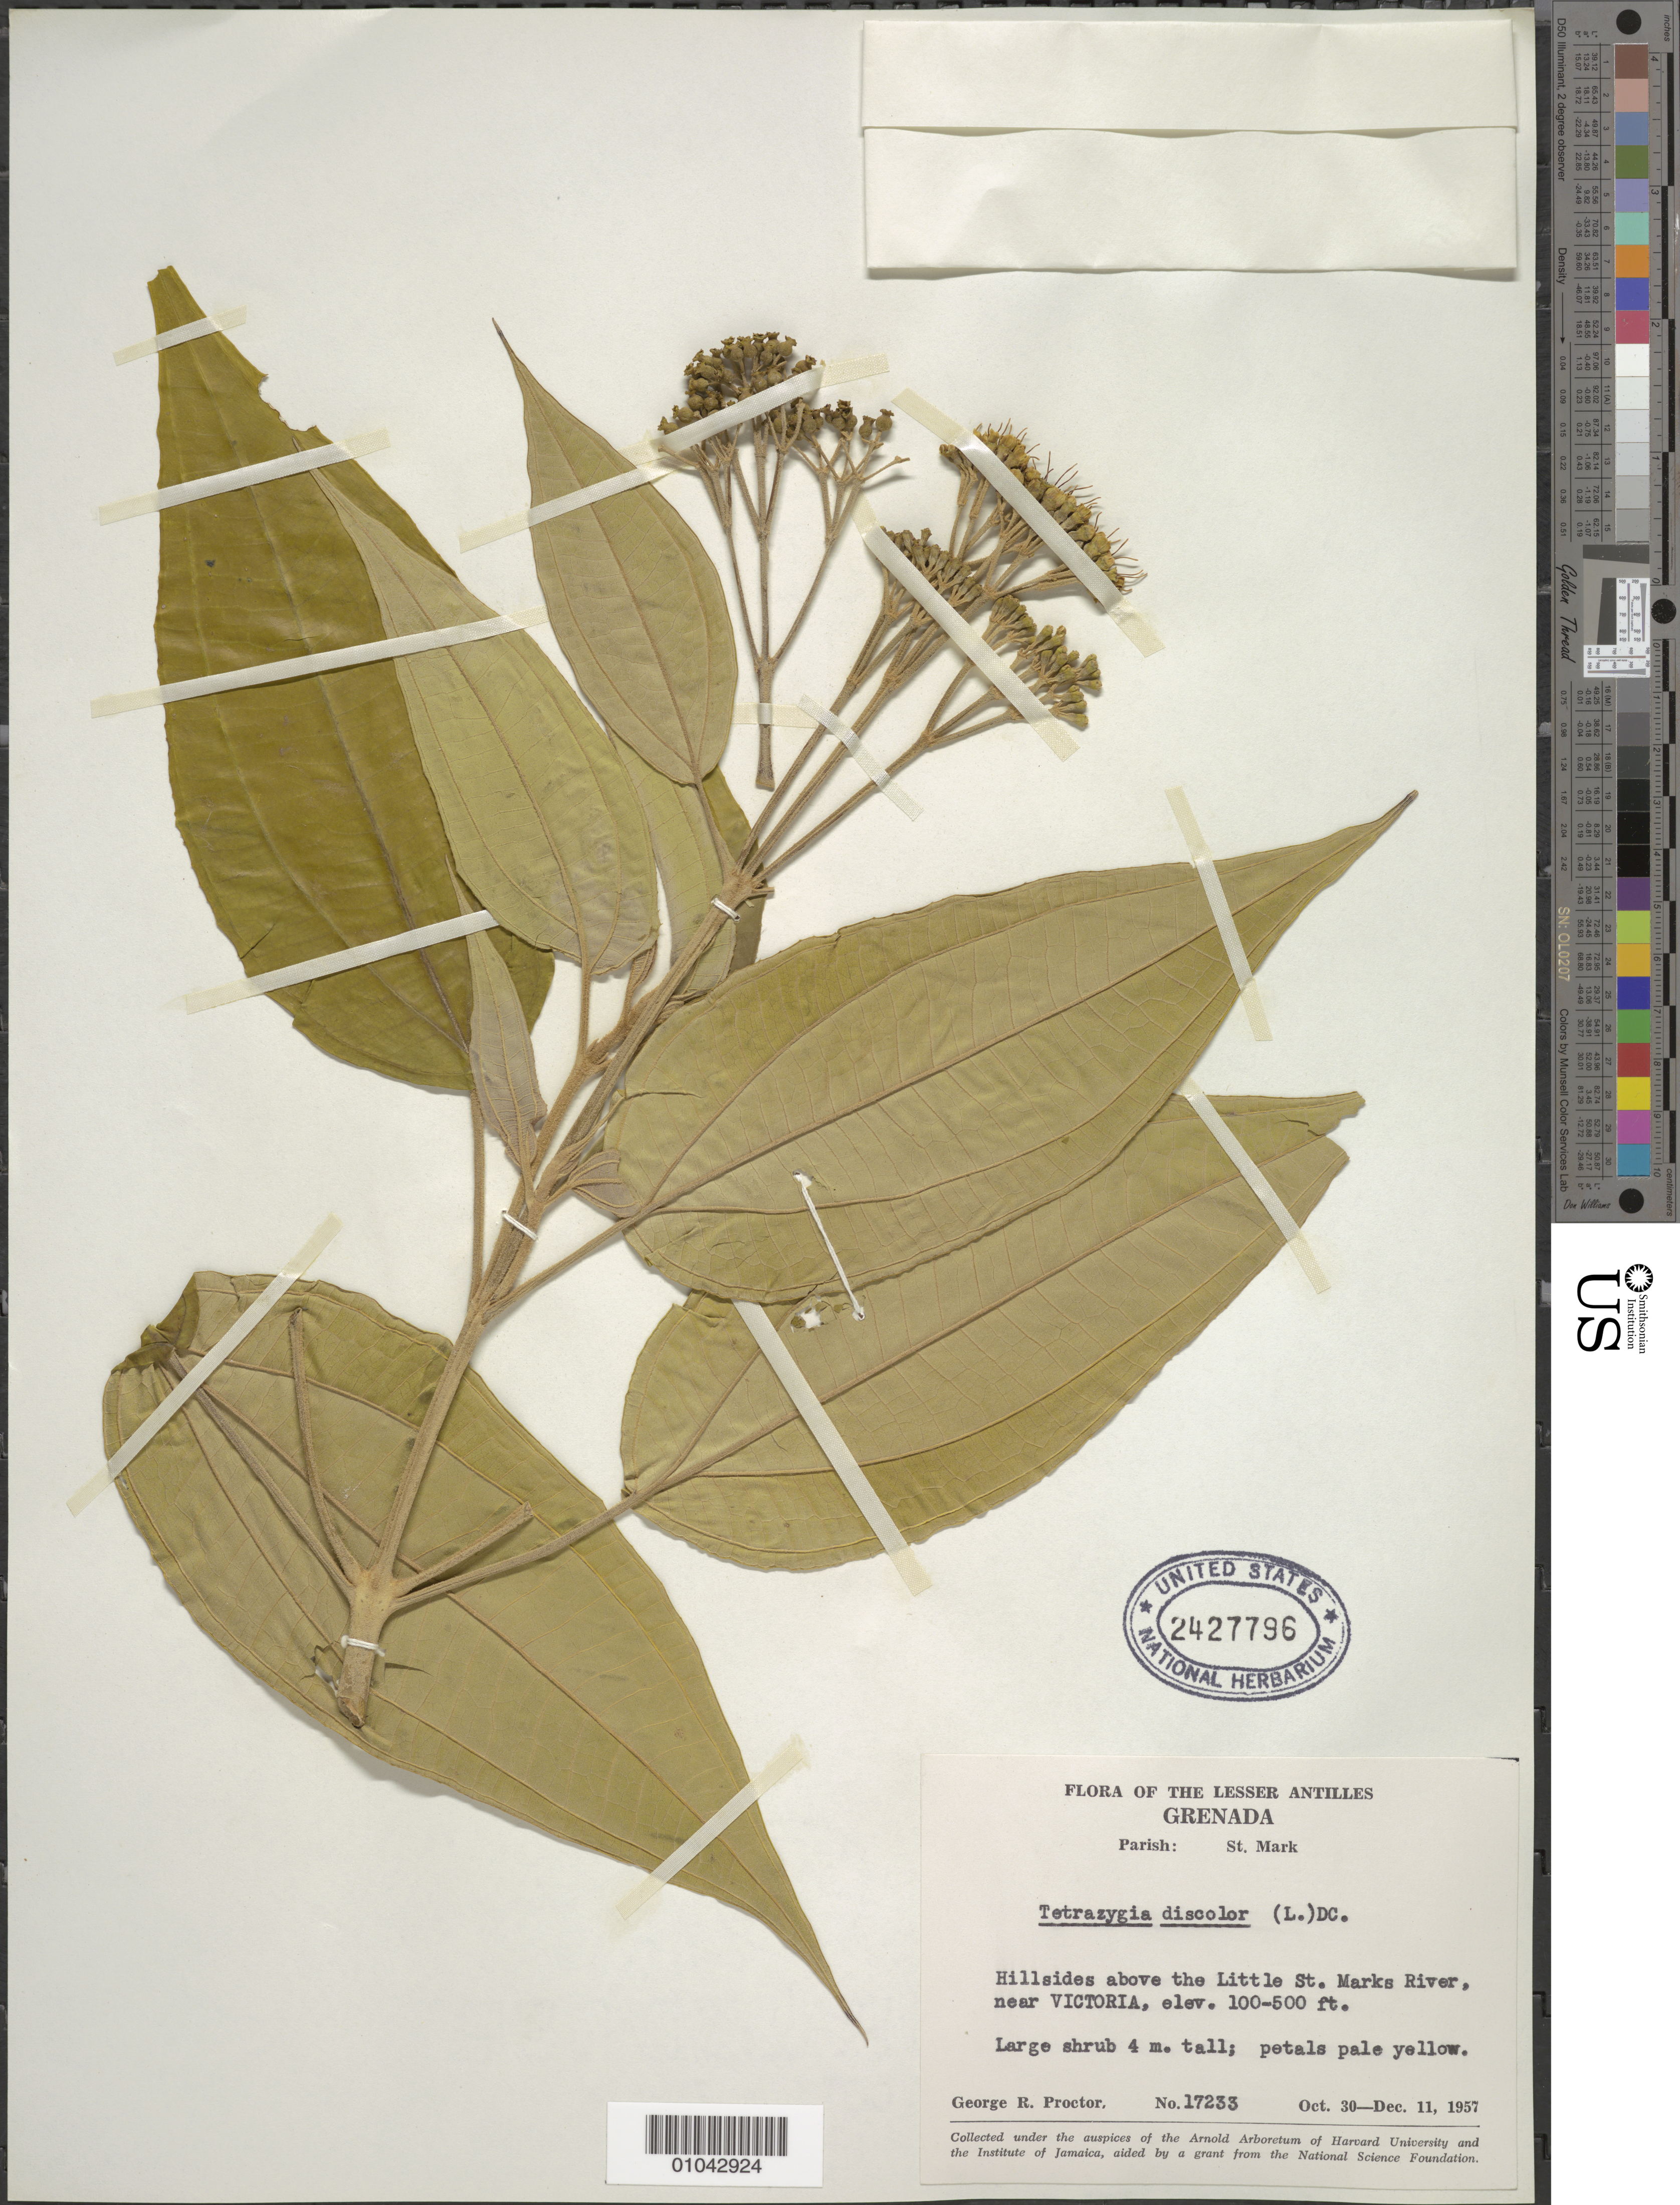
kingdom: Plantae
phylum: Tracheophyta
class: Magnoliopsida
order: Myrtales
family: Melastomataceae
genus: Tetrazygia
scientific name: Tetrazygia discolor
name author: (L.) DC.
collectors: G. R. Proctor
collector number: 17233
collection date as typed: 30 Oct 1957 to 11 Dec 1957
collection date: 1957-10-30/1957-12-11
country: Grenada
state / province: Saint Mark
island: Grenada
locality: Near Victoria, above the Little St. Marks River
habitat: Hillsides above river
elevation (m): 30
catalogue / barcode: US 2427796